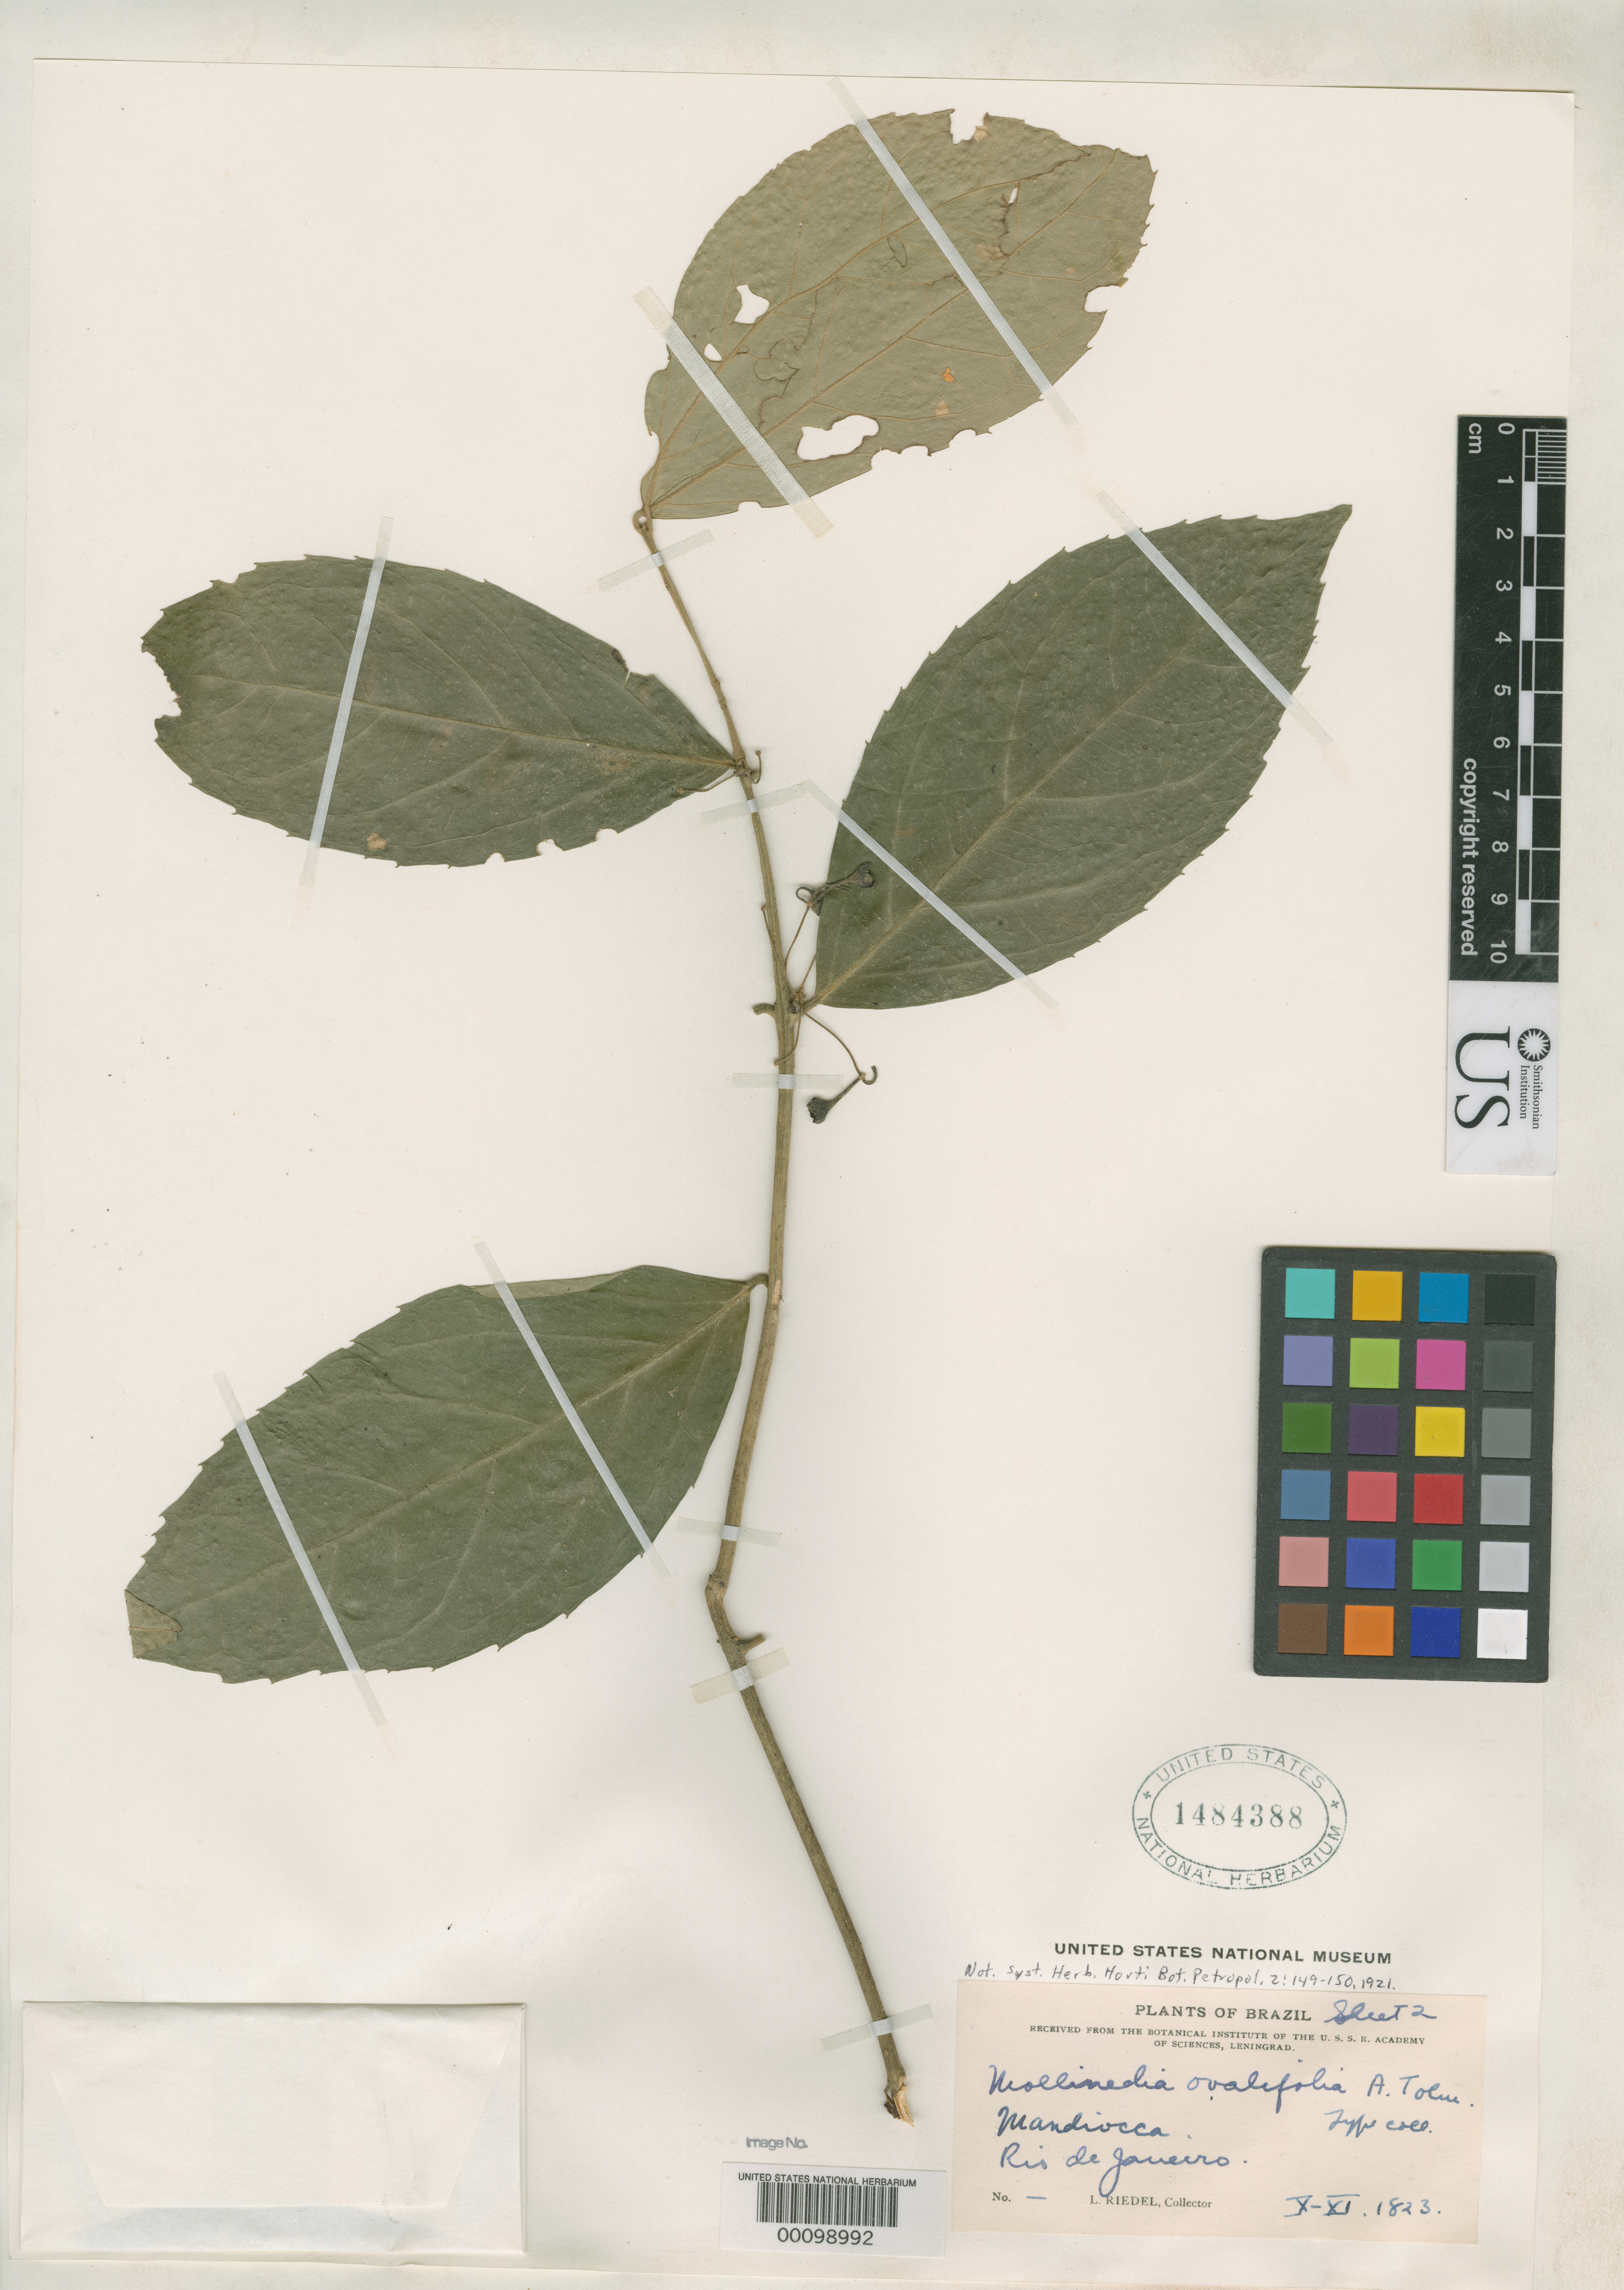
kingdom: Plantae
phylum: Tracheophyta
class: Magnoliopsida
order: Laurales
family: Monimiaceae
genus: Mollinedia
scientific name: Mollinedia ovalifolia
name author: Tolmachev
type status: Type Collection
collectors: L. Riedel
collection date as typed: Oct 1823 to -- Nov 1823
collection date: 1823-10/1823-11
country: Brazil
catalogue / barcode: US 1484388